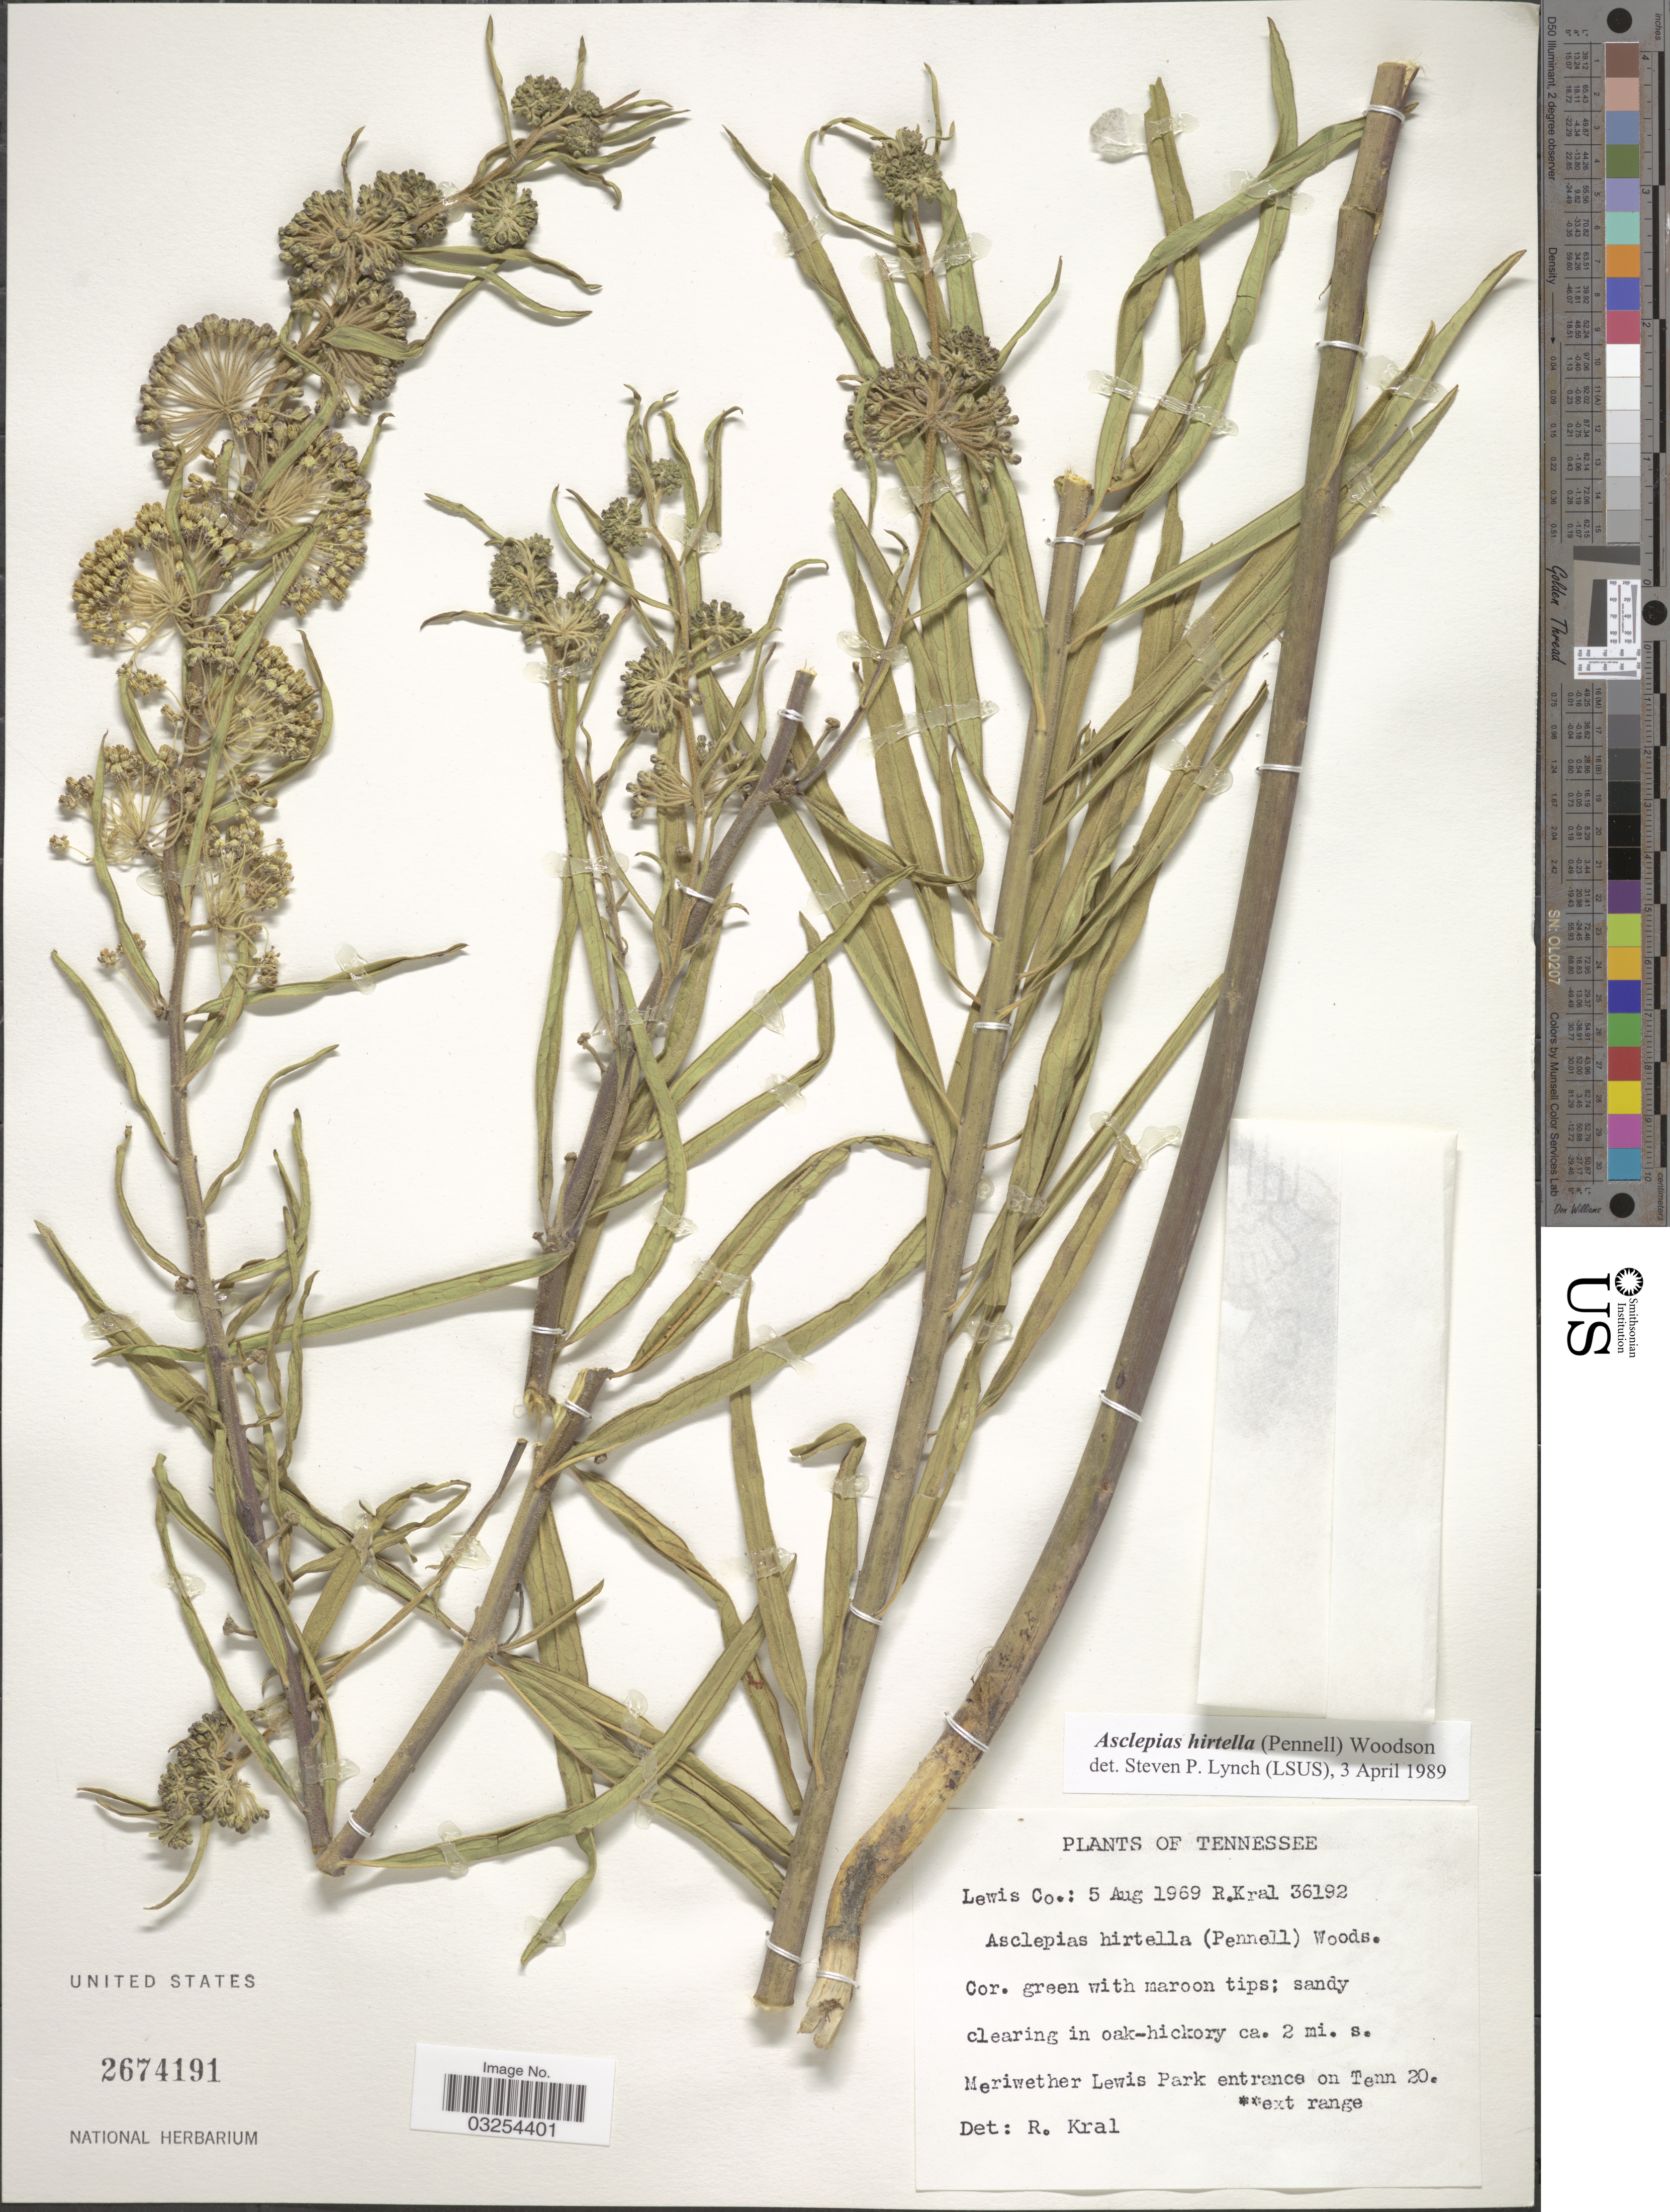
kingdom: Plantae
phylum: Tracheophyta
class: Magnoliopsida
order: Gentianales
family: Apocynaceae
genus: Asclepias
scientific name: Asclepias hirtella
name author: (Pennell) Woodson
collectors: R. Kral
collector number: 36192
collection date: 1969-08-05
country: United States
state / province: Tennessee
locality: Lewis Co. Clearing in oak-hickory ca. 2 mi. s. Meriwether Lewis Park entrance on Tenn 20. ext range.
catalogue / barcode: US 2674191